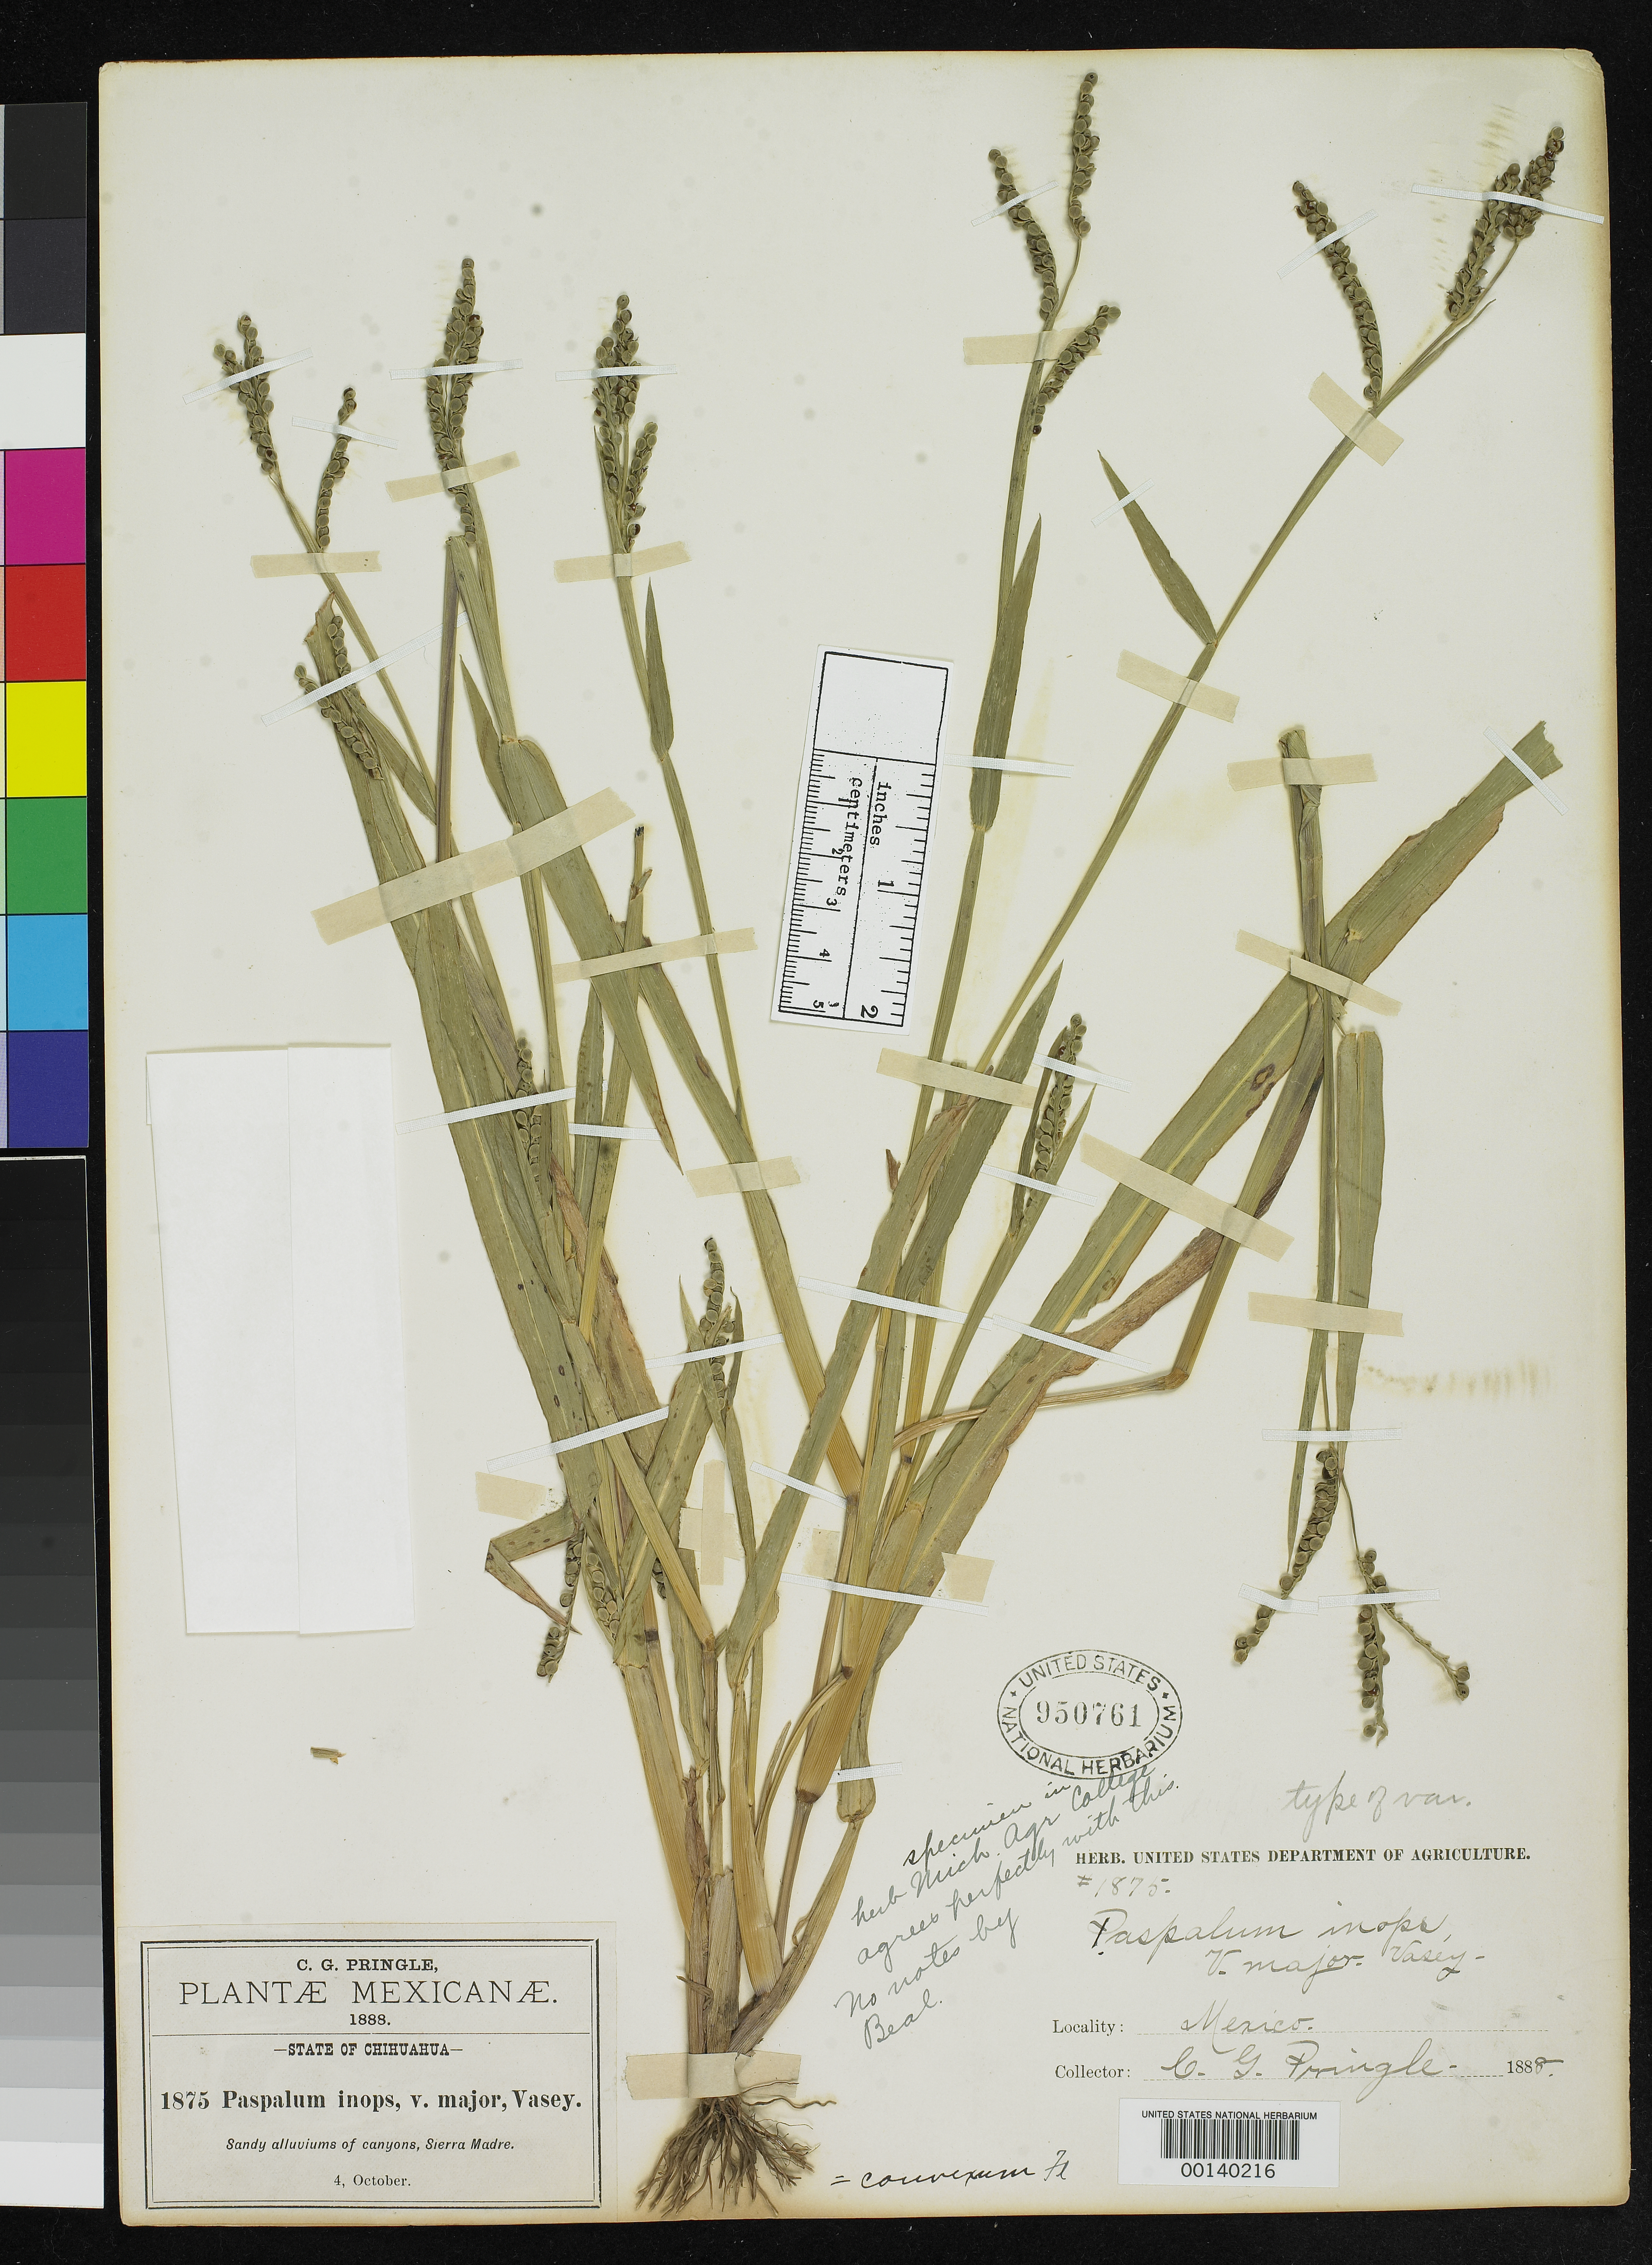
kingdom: Plantae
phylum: Tracheophyta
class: Liliopsida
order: Poales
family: Poaceae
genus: Paspalum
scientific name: Paspalum inops var. majus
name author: Vasey ex W.J. Beal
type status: Isotype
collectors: C. G. Pringle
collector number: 1875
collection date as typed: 04 Oct 1888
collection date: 1888-10-04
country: Mexico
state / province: Chihuahua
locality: Sierra Madre.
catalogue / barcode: US 950761